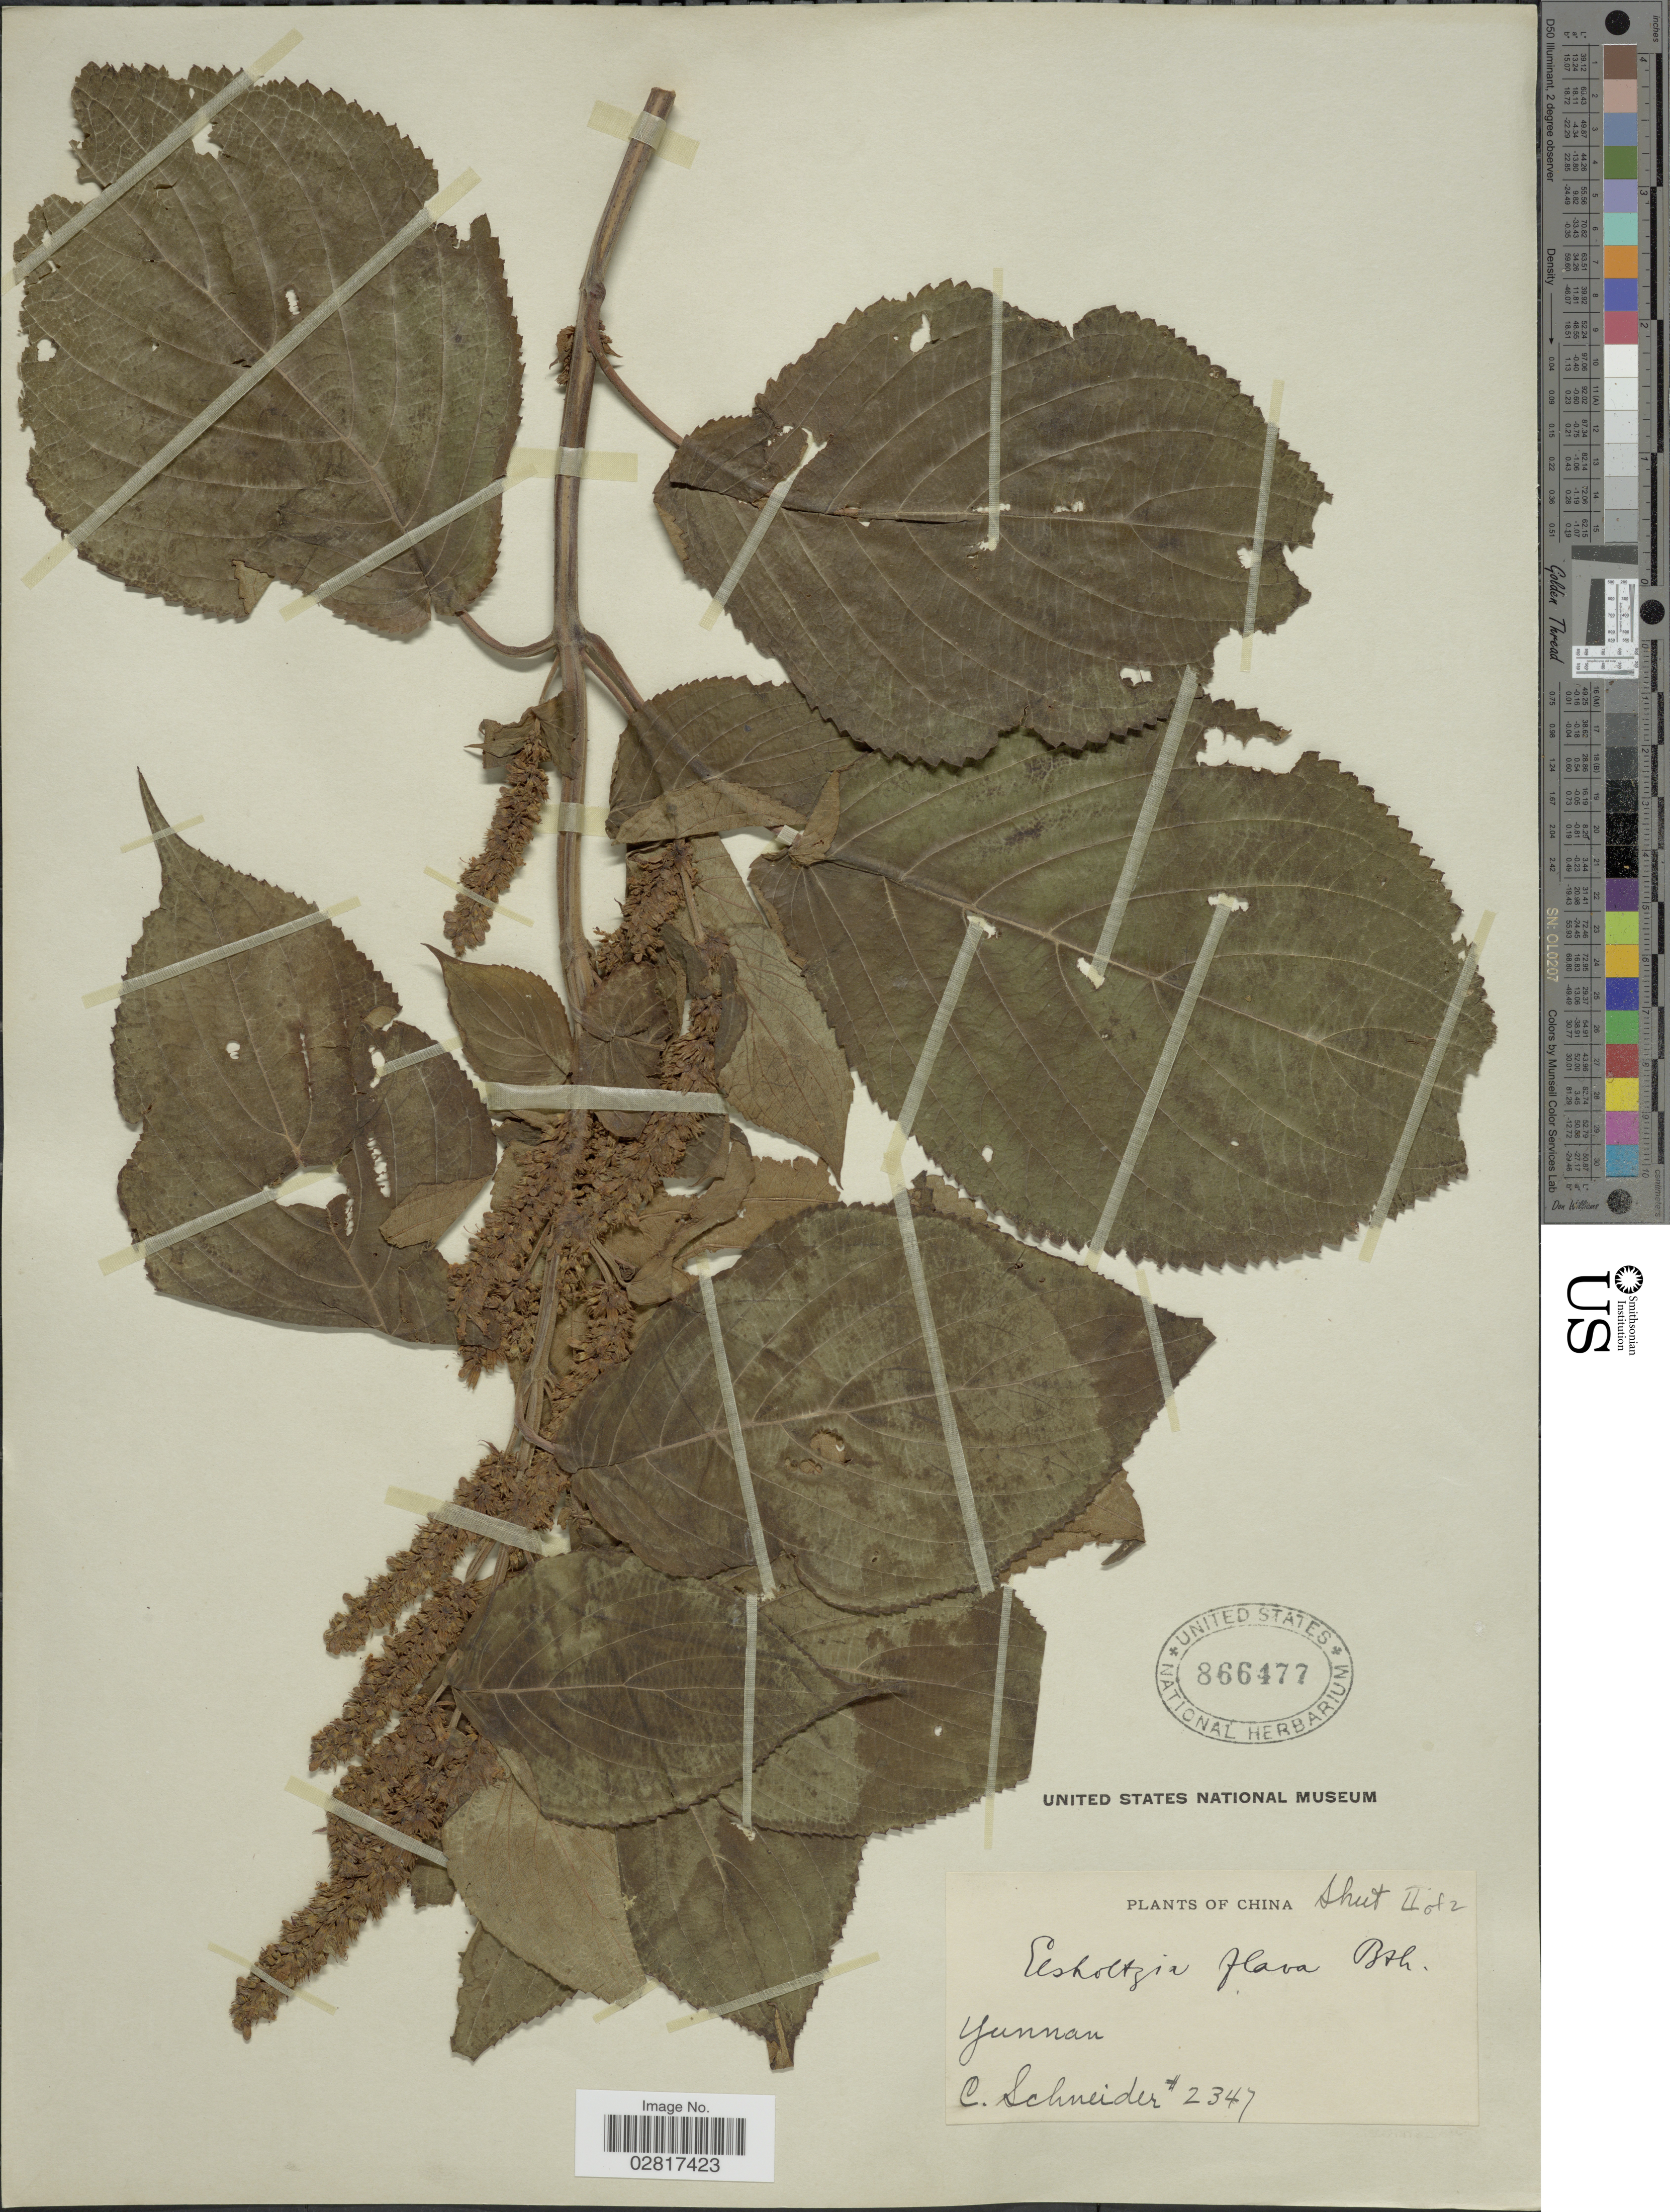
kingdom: Plantae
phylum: Tracheophyta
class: Magnoliopsida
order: Lamiales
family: Lamiaceae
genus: Elsholtzia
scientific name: Elsholtzia flava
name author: (Benth.) Benth.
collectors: C. Schneider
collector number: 2347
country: China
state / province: Yunnan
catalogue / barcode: US 866477